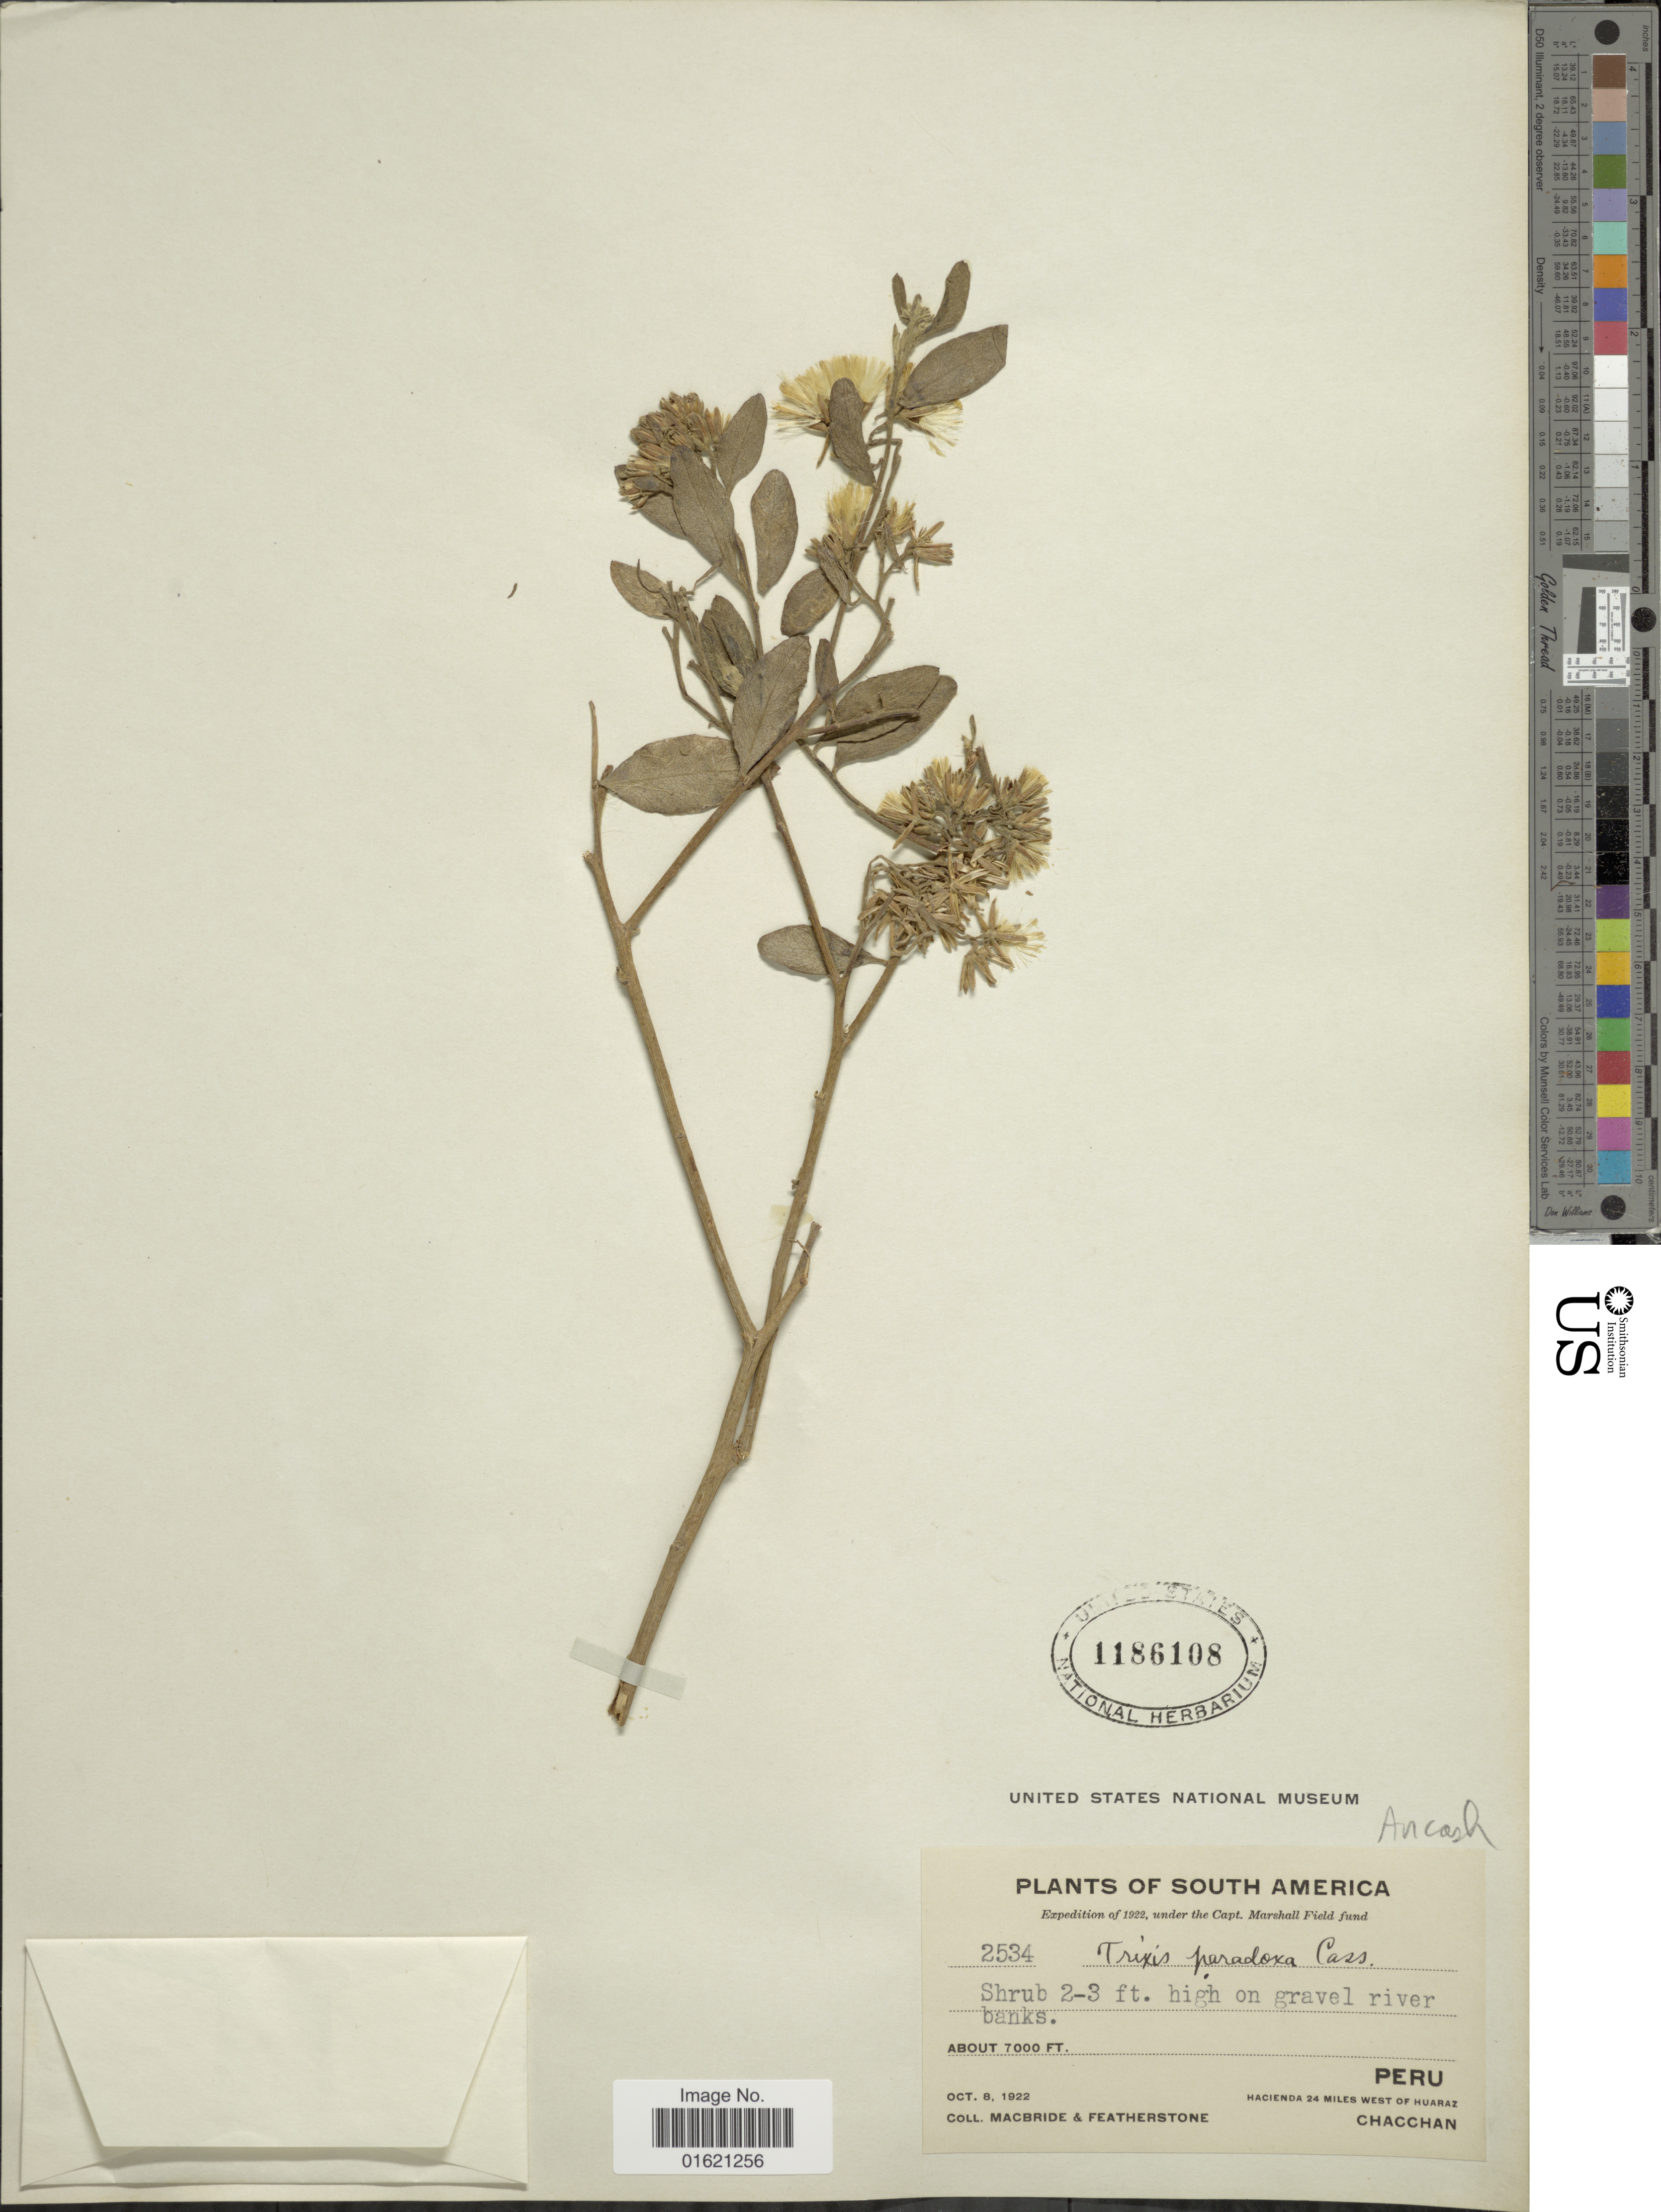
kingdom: Plantae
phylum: Tracheophyta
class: Magnoliopsida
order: Asterales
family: Asteraceae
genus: Trixis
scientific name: Trixis cacalioides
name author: (Kunth) D. Don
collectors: Macbride, -- & -. Featherstone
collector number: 2534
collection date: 1922-10-08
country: Peru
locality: Hacienda 24 miles west of Huaraz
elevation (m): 2134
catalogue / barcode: US 1186108